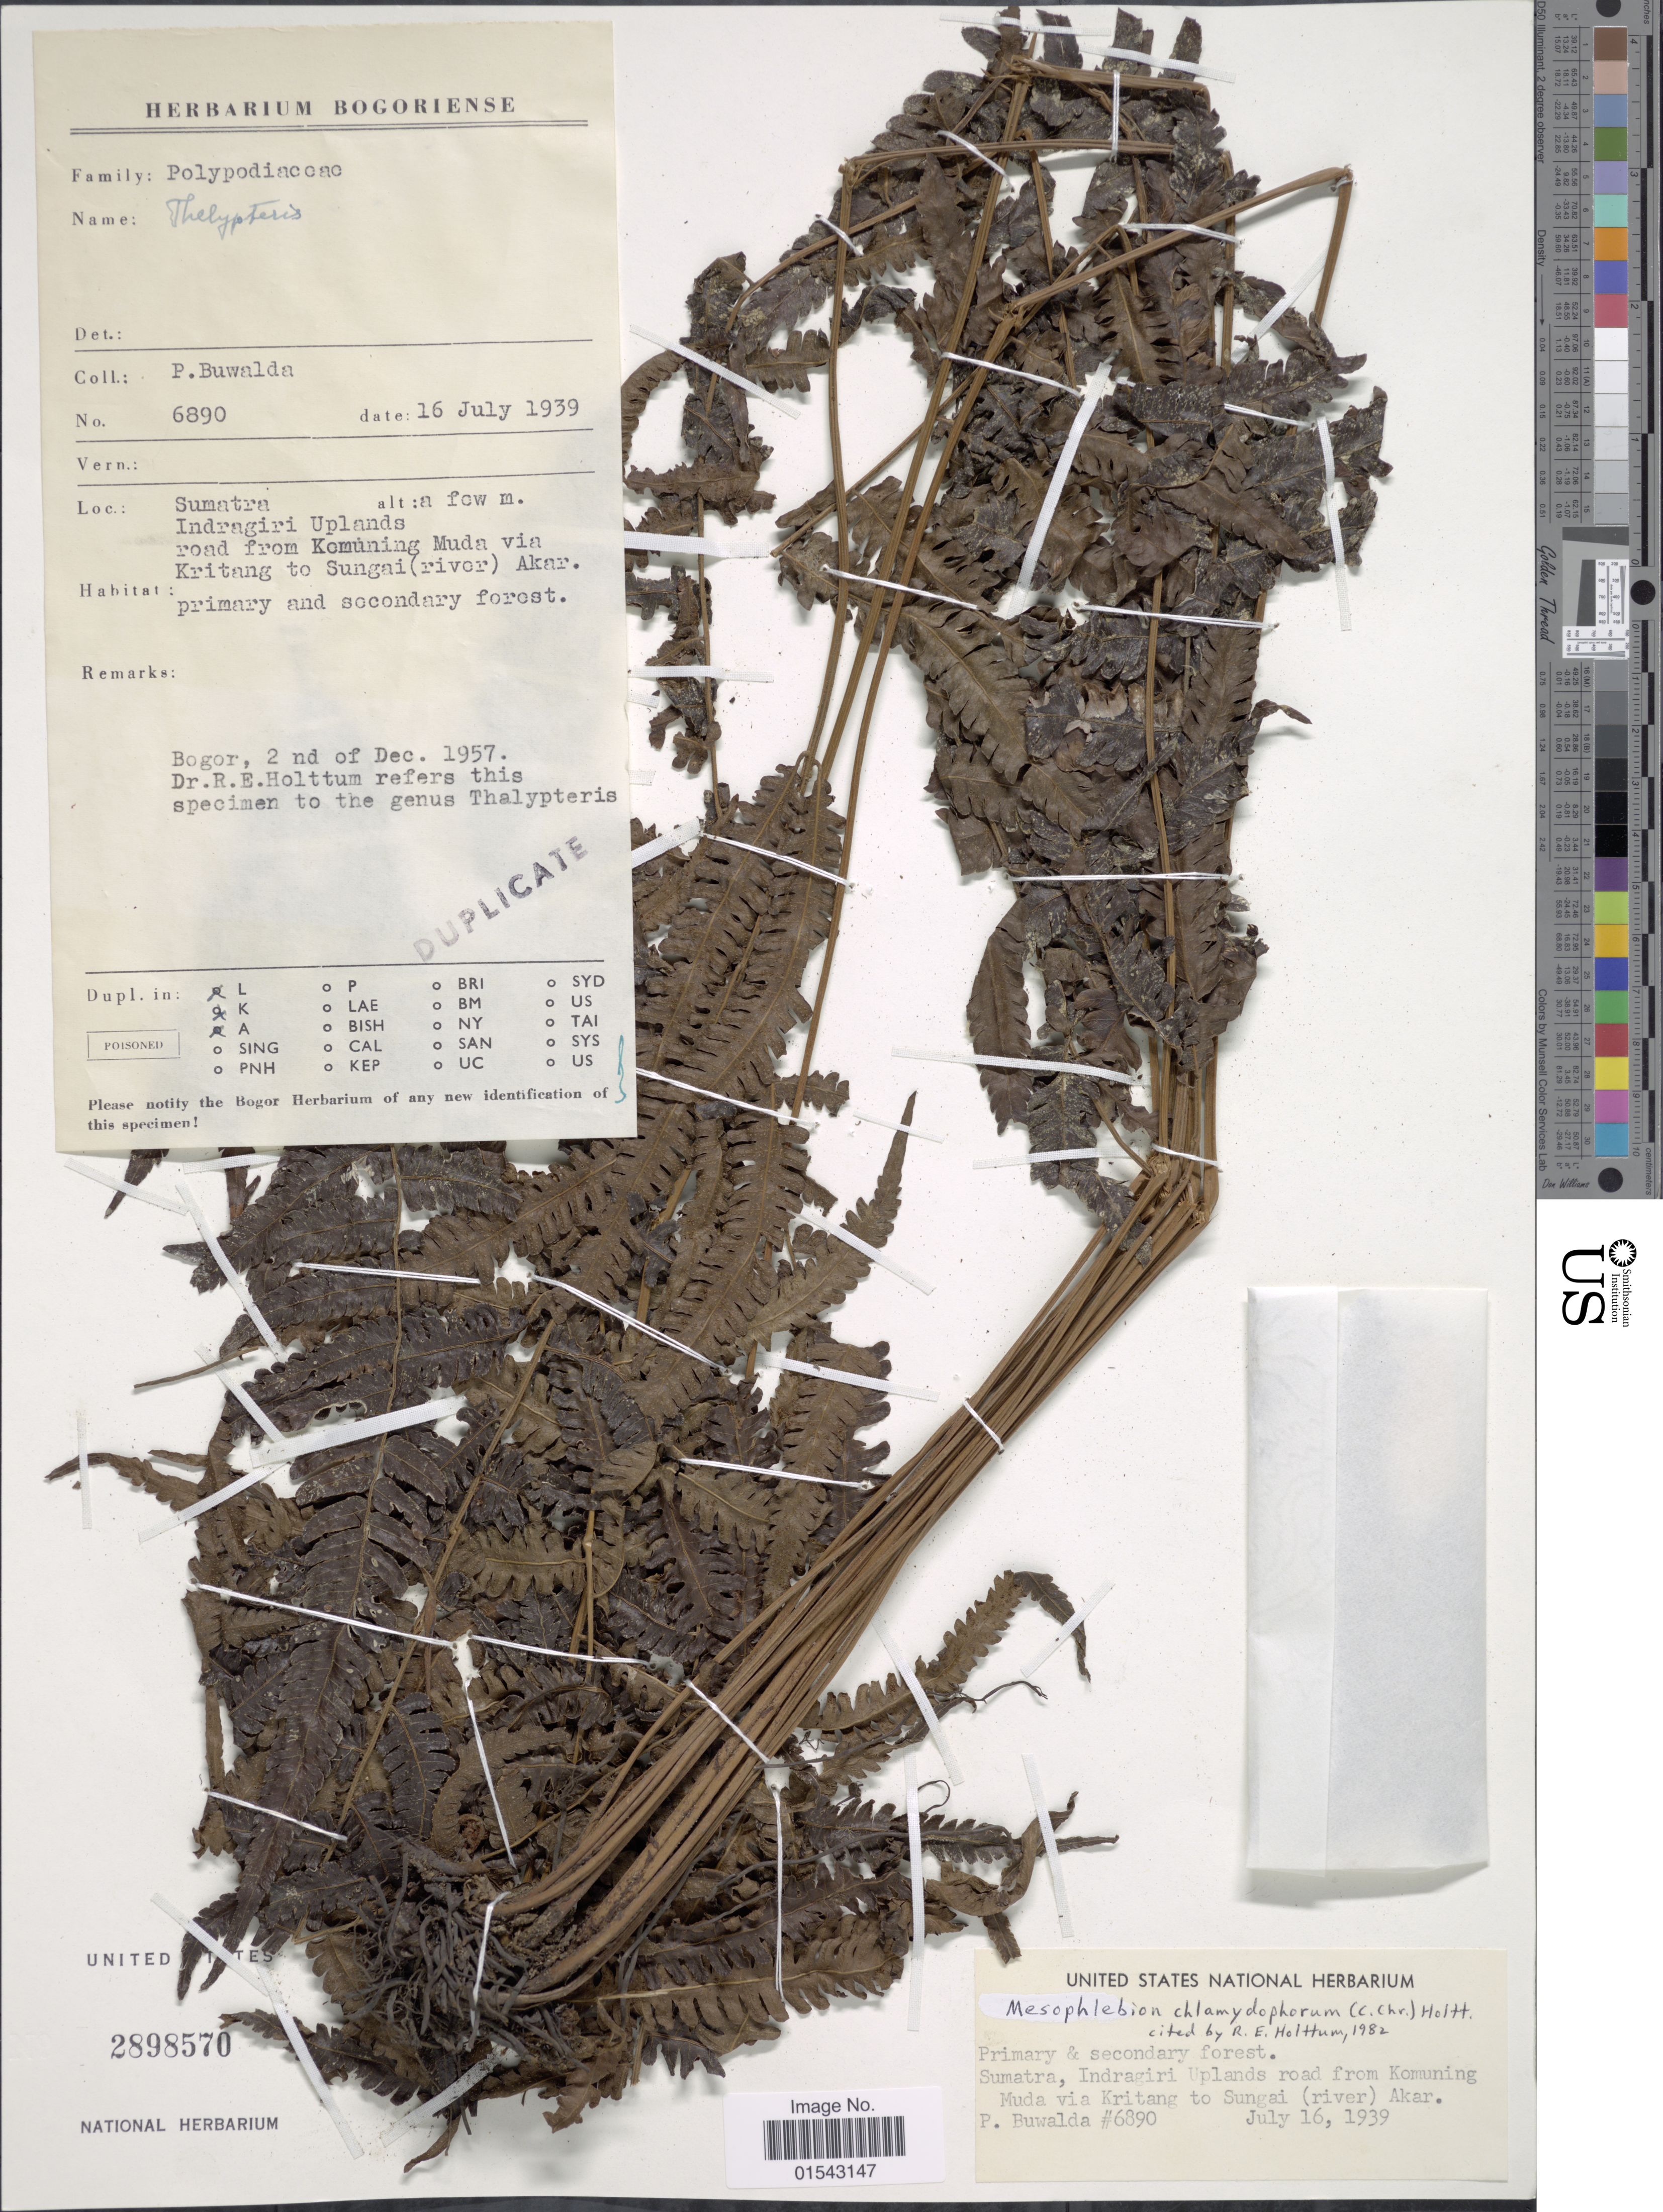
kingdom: Plantae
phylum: Tracheophyta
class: Polypodiopsida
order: Polypodiales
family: Thelypteridaceae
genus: Mesophlebion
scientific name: Mesophlebion chlamydophorum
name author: (Rosenst.) Holttum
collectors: P. Buwalda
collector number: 3890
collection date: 1939-07-16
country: Indonesia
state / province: Sumatra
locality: Sumatra, Indragiri Uplands road from Komuning Muda via Kritang to Sungai (river) Akar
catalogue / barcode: US 2898570